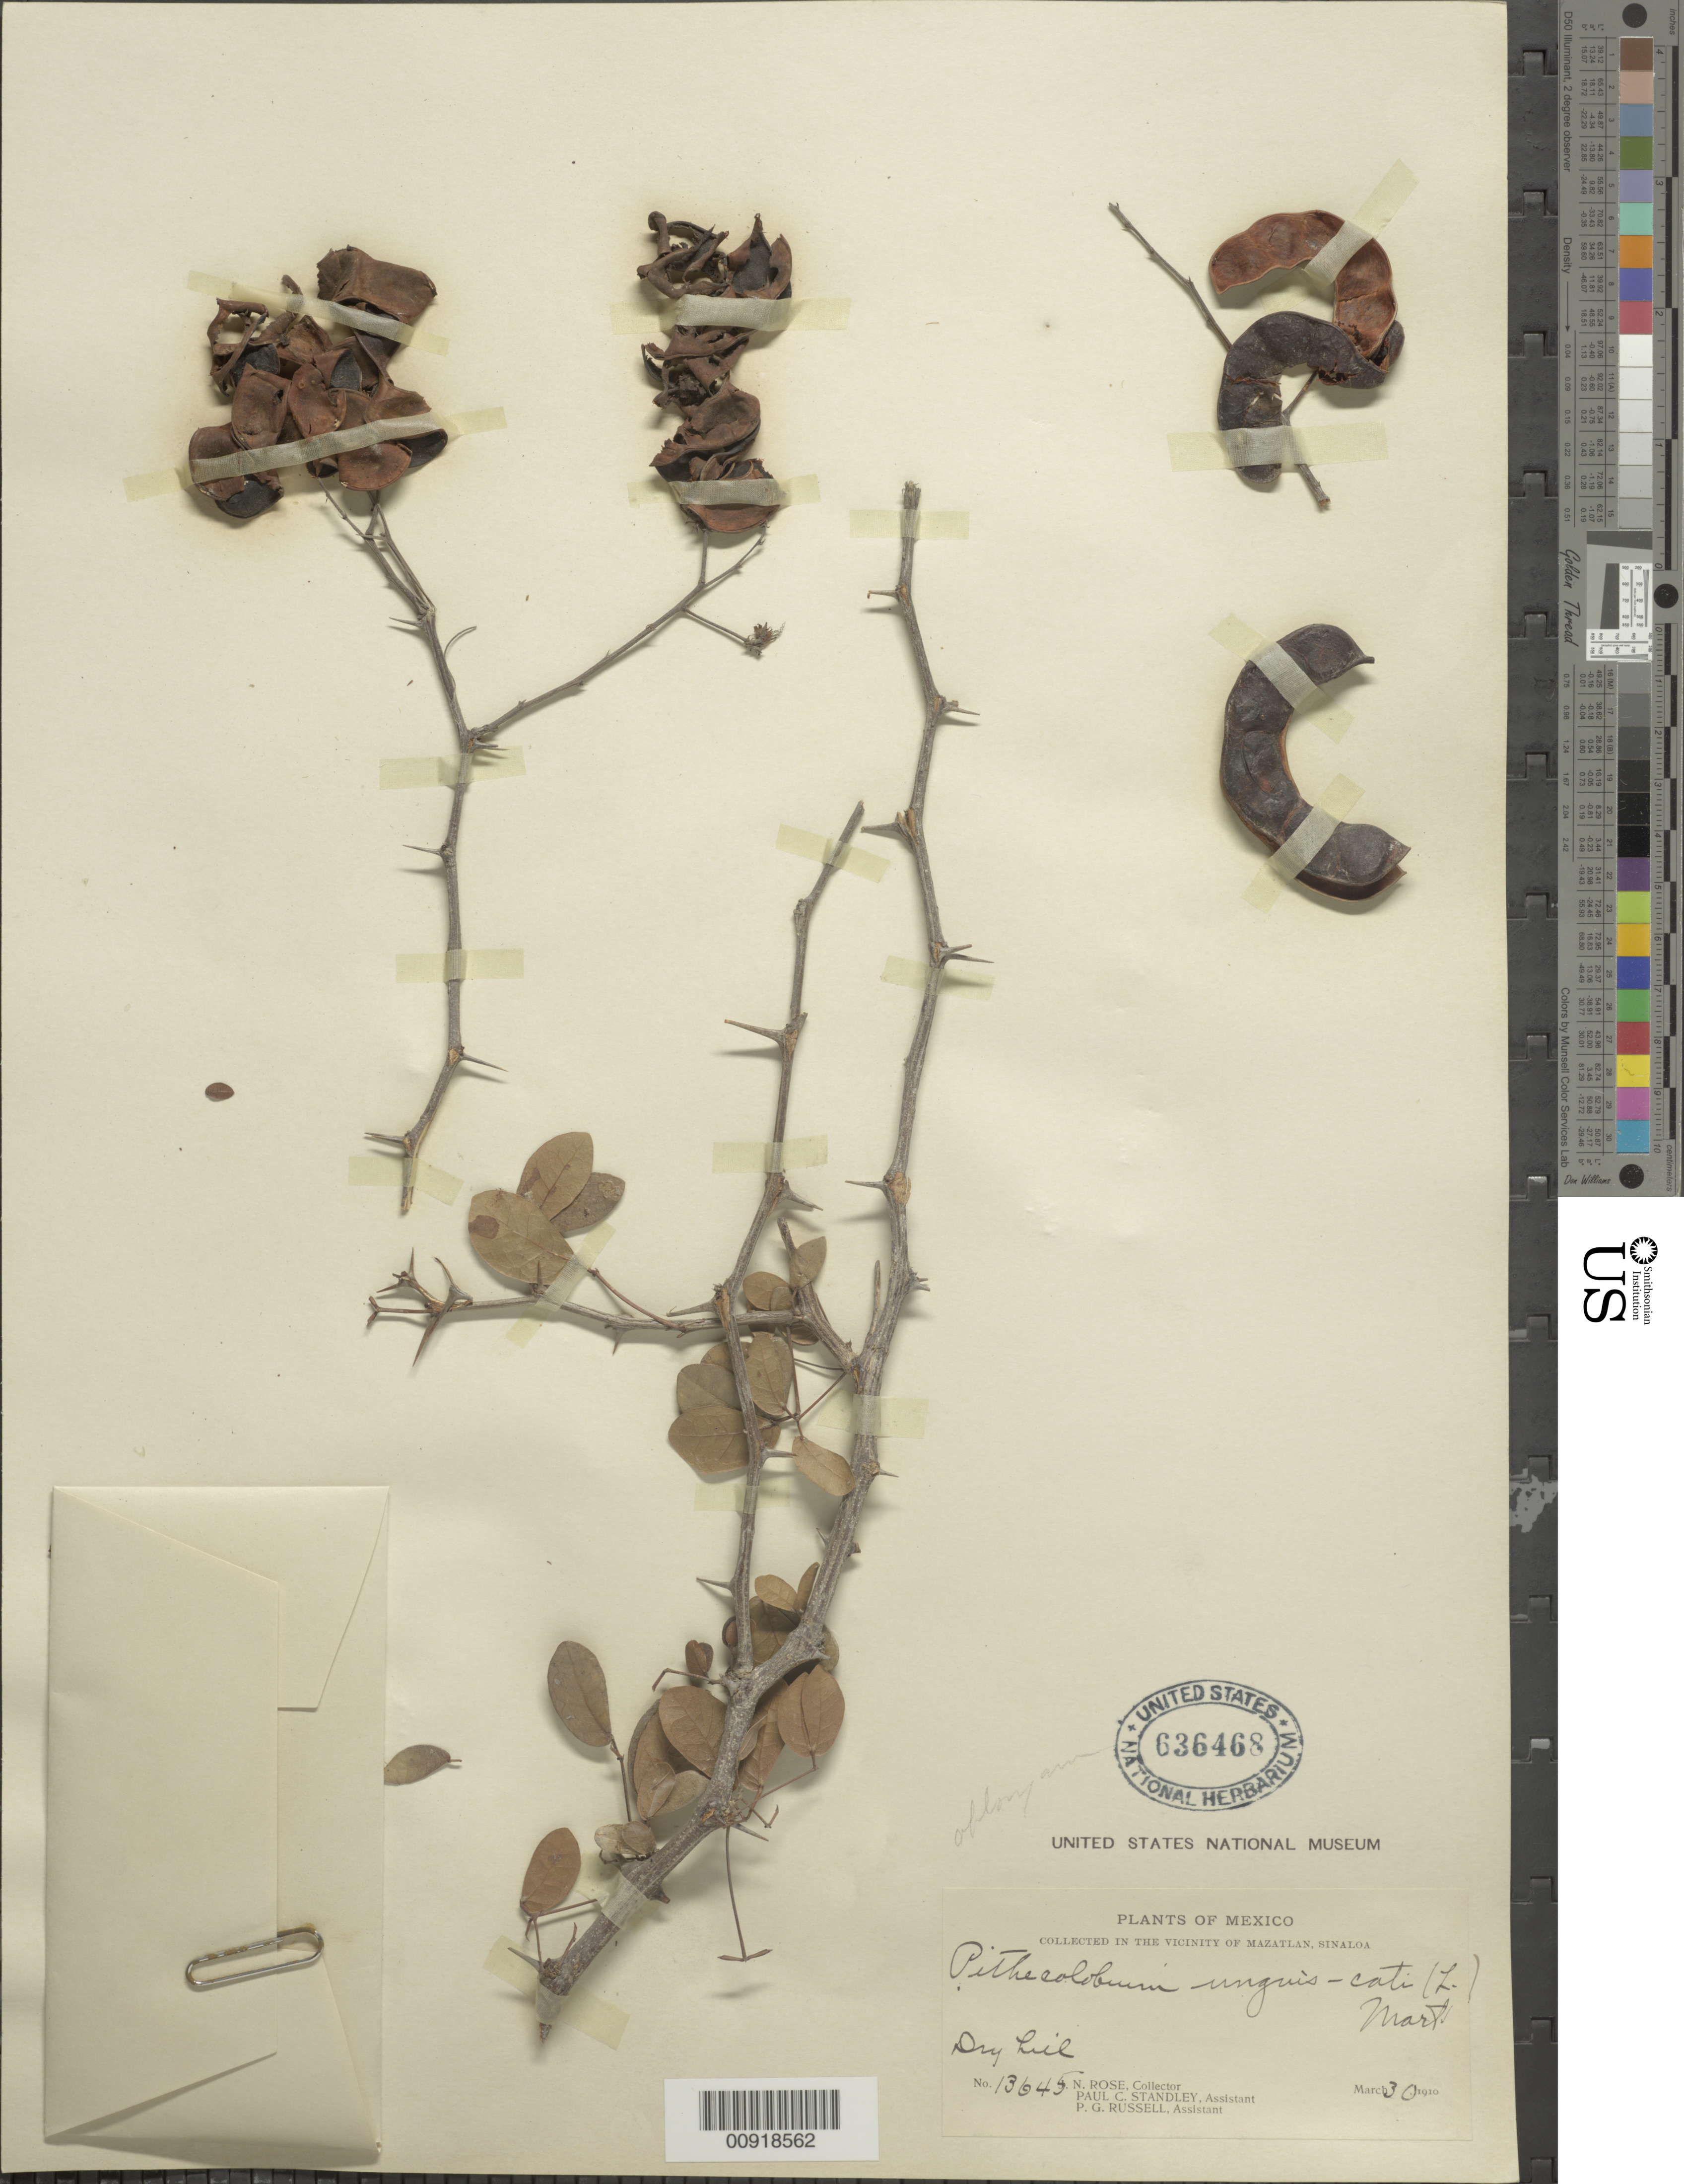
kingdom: Plantae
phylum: Tracheophyta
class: Magnoliopsida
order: Fabales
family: Fabaceae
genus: Pithecellobium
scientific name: Pithecellobium unguis-cati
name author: (L.) Benth.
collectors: J. N. Rose, P. C. Standley & P. G. Russell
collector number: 13645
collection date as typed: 30 Mar 1910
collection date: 1910-03-30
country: Mexico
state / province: Sinaloa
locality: In the vicinity of Mazatlán, Sinaloa.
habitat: Dry hill.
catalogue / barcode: US 636468